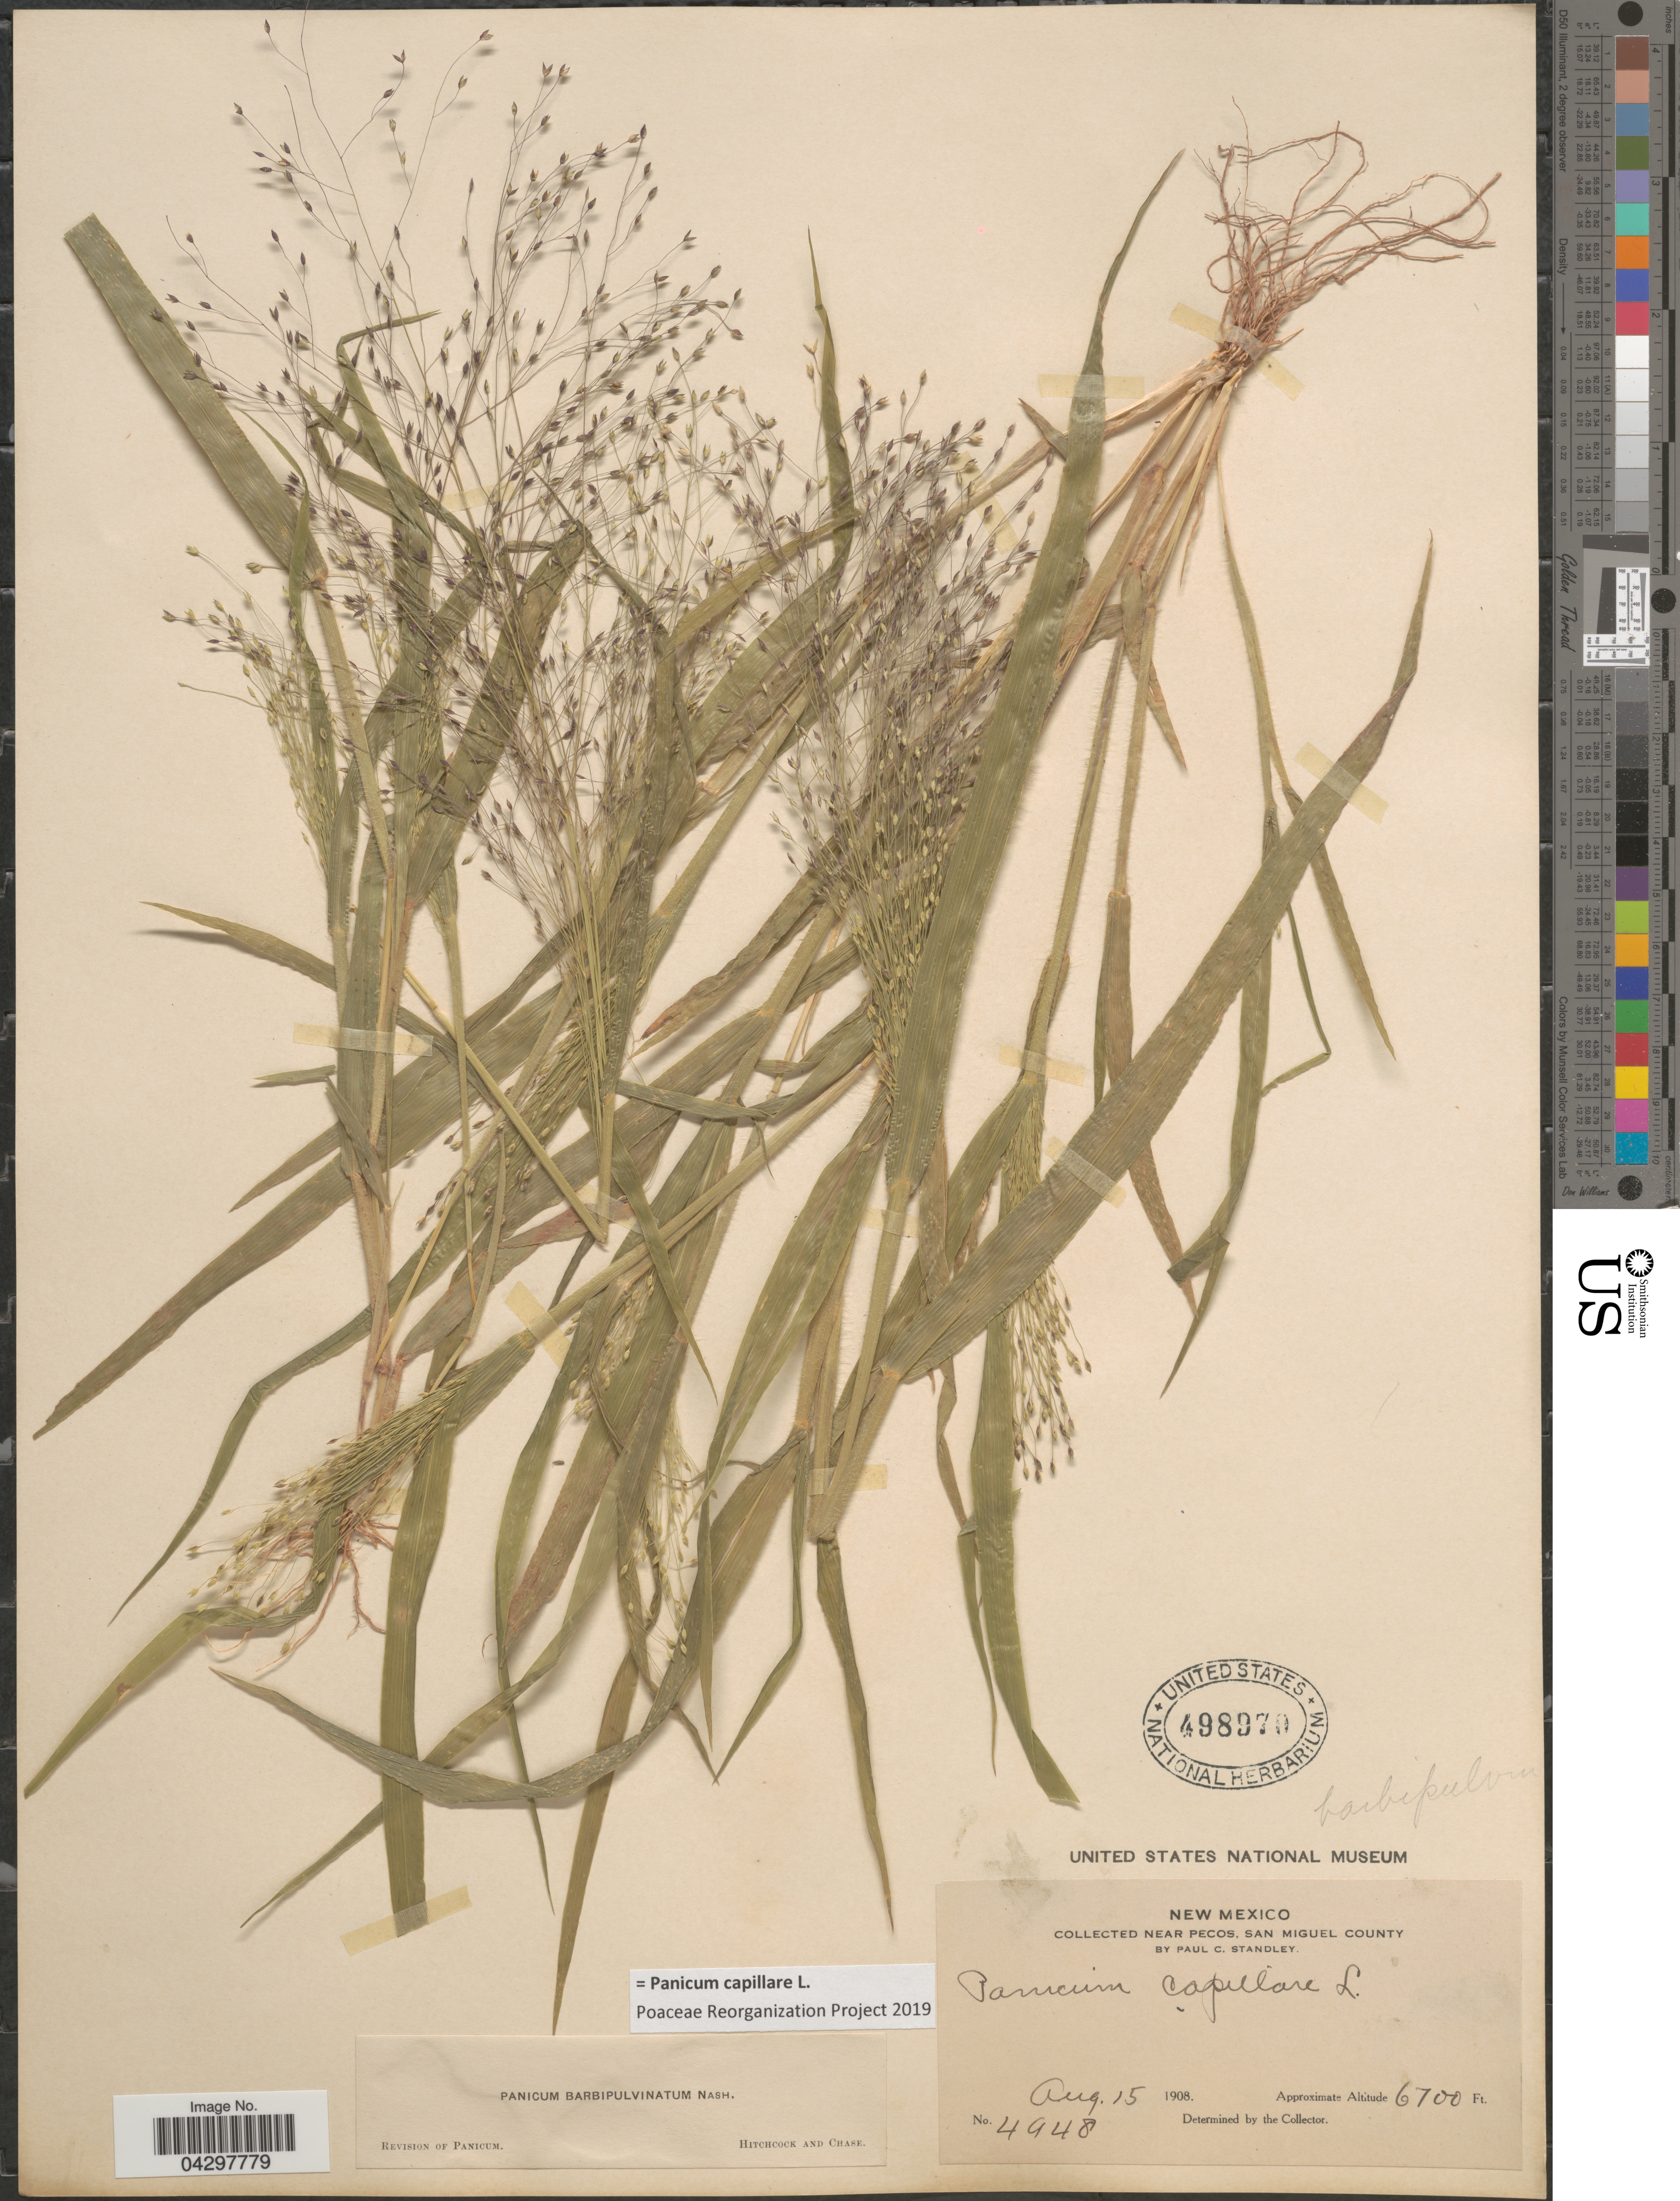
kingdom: Plantae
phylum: Tracheophyta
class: Liliopsida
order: Poales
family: Poaceae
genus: Panicum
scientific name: Panicum capillare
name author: L.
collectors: P. C. Standley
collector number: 4948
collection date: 1908-08-15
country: United States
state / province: New Mexico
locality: Near Pecos, San Miguel County.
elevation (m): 2042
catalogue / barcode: US 498970